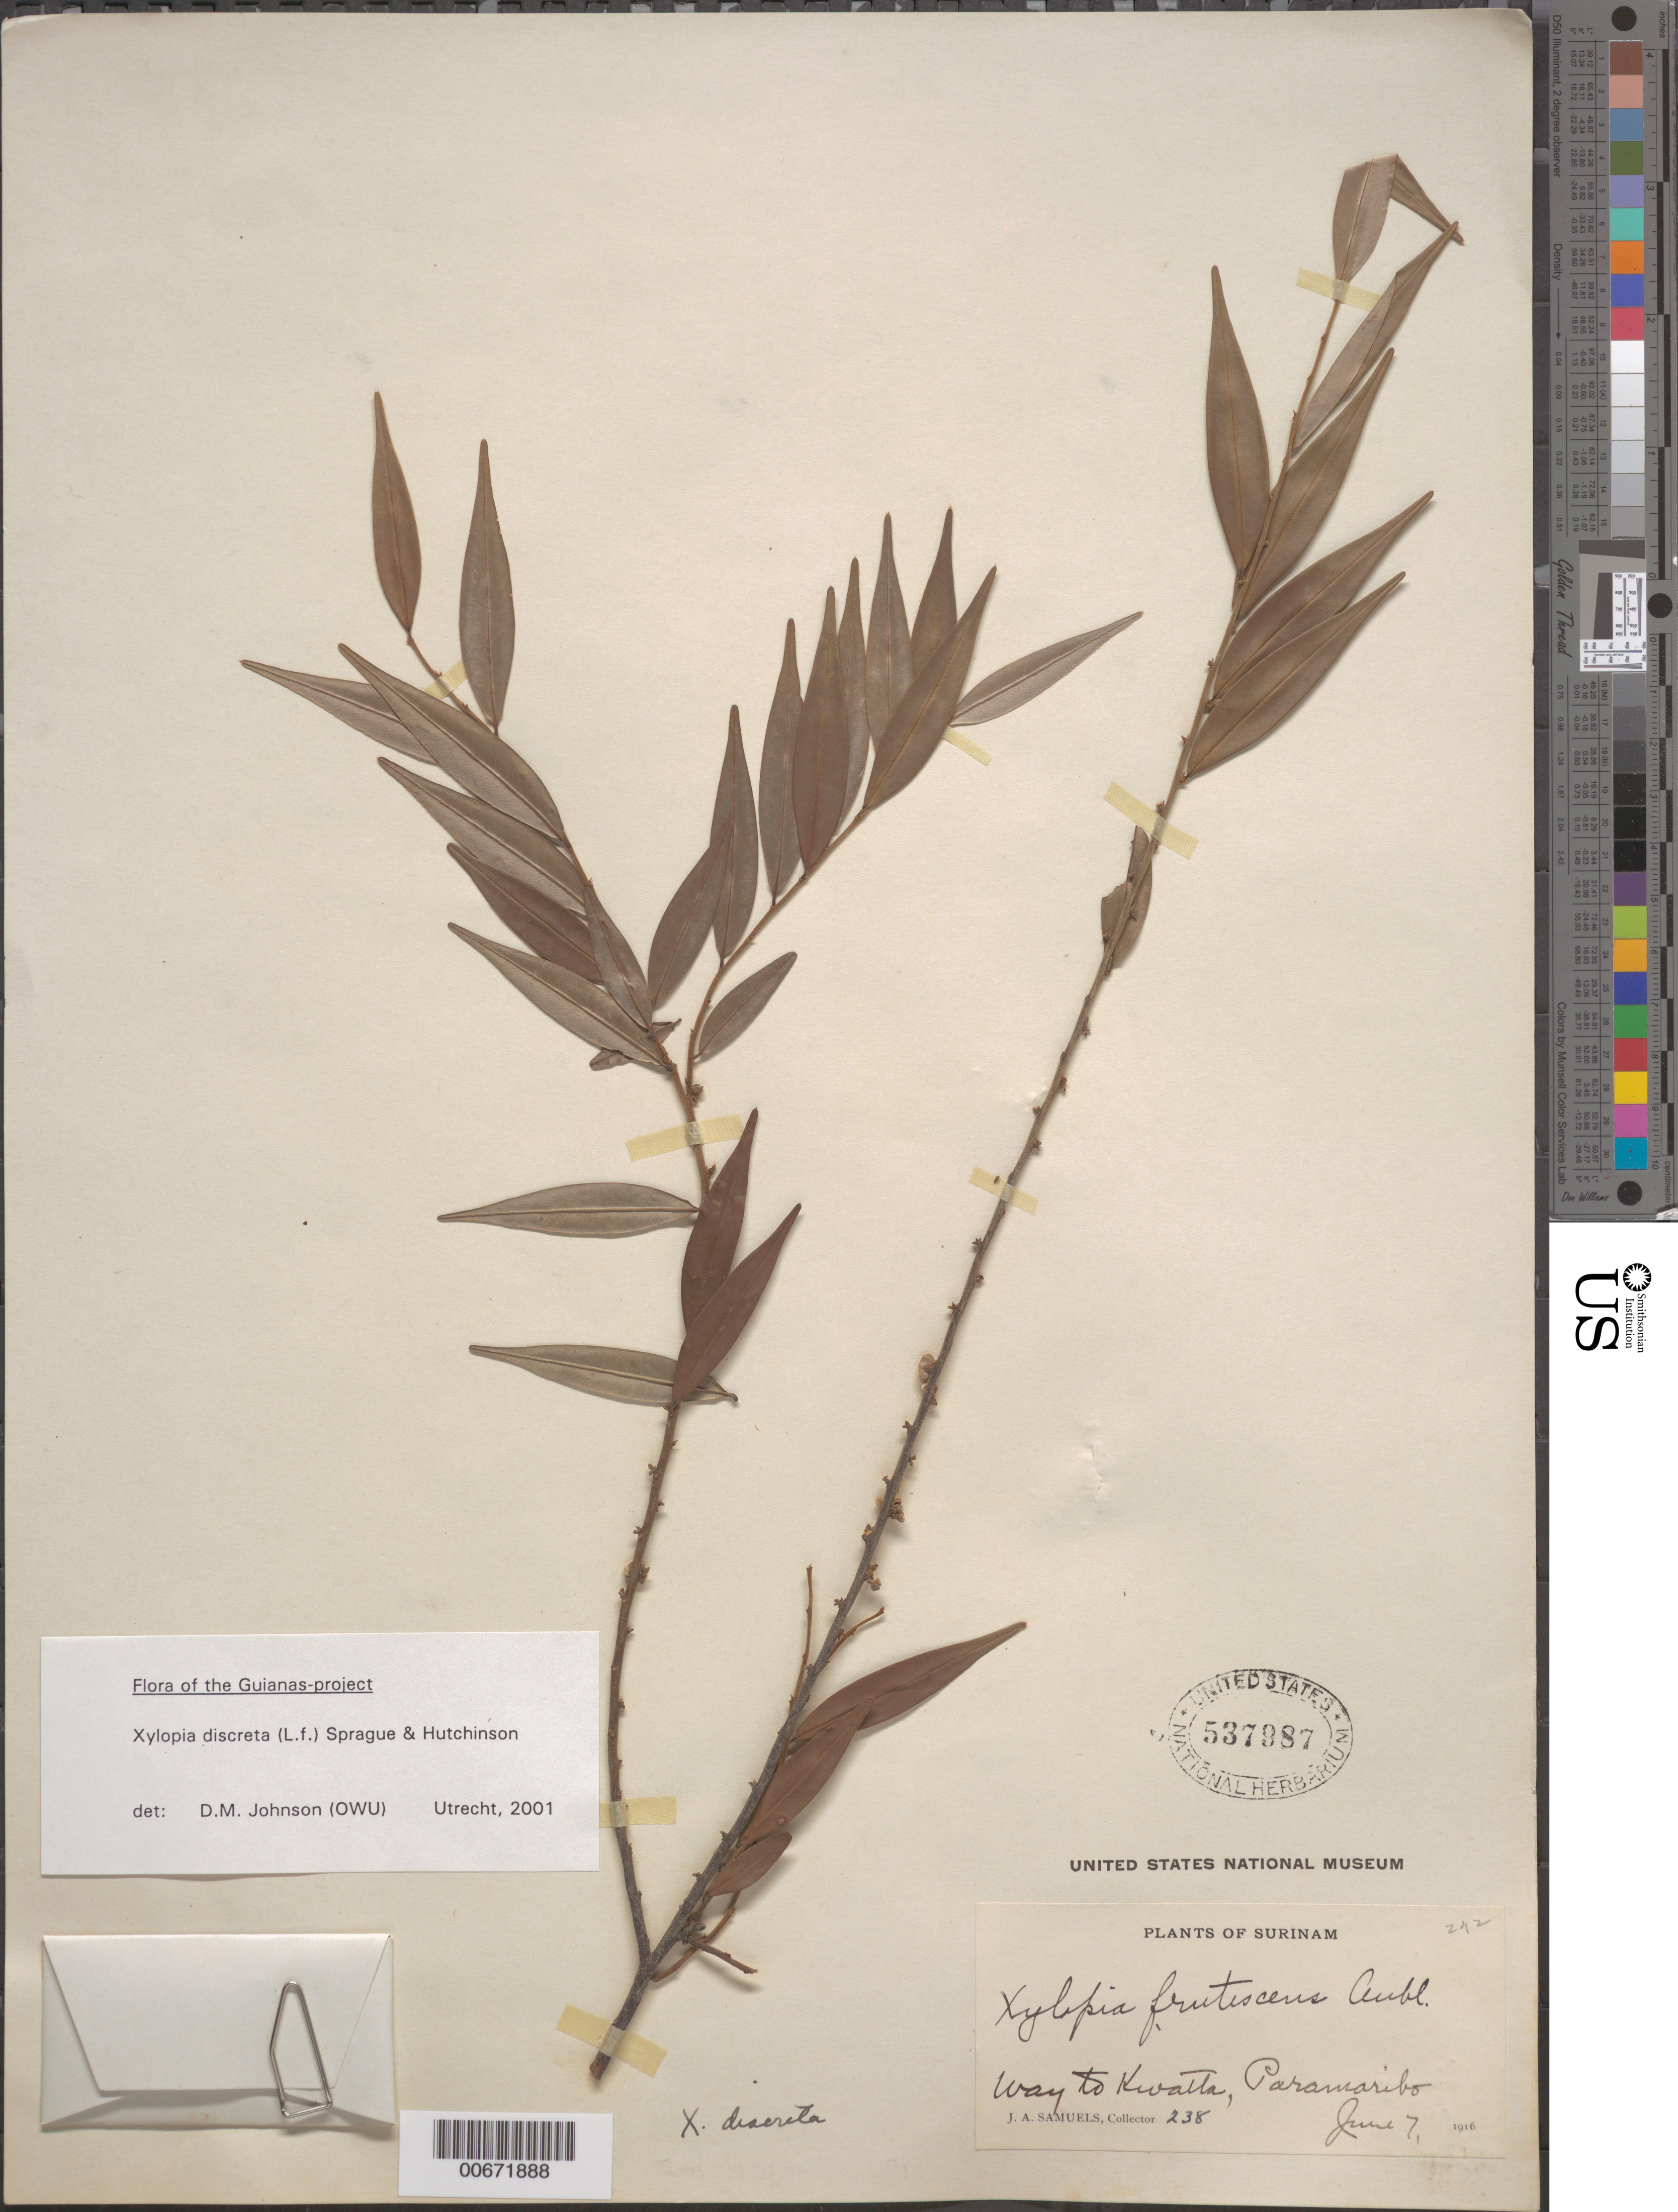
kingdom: Plantae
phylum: Tracheophyta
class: Magnoliopsida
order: Magnoliales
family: Annonaceae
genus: Xylopia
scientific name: Xylopia discreta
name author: (L. f.) Sprague & Hutch.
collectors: J. A. Samuels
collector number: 238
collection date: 1916-06-07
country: Suriname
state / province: Paramaribo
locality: Way to Kwatta.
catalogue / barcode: US 537987